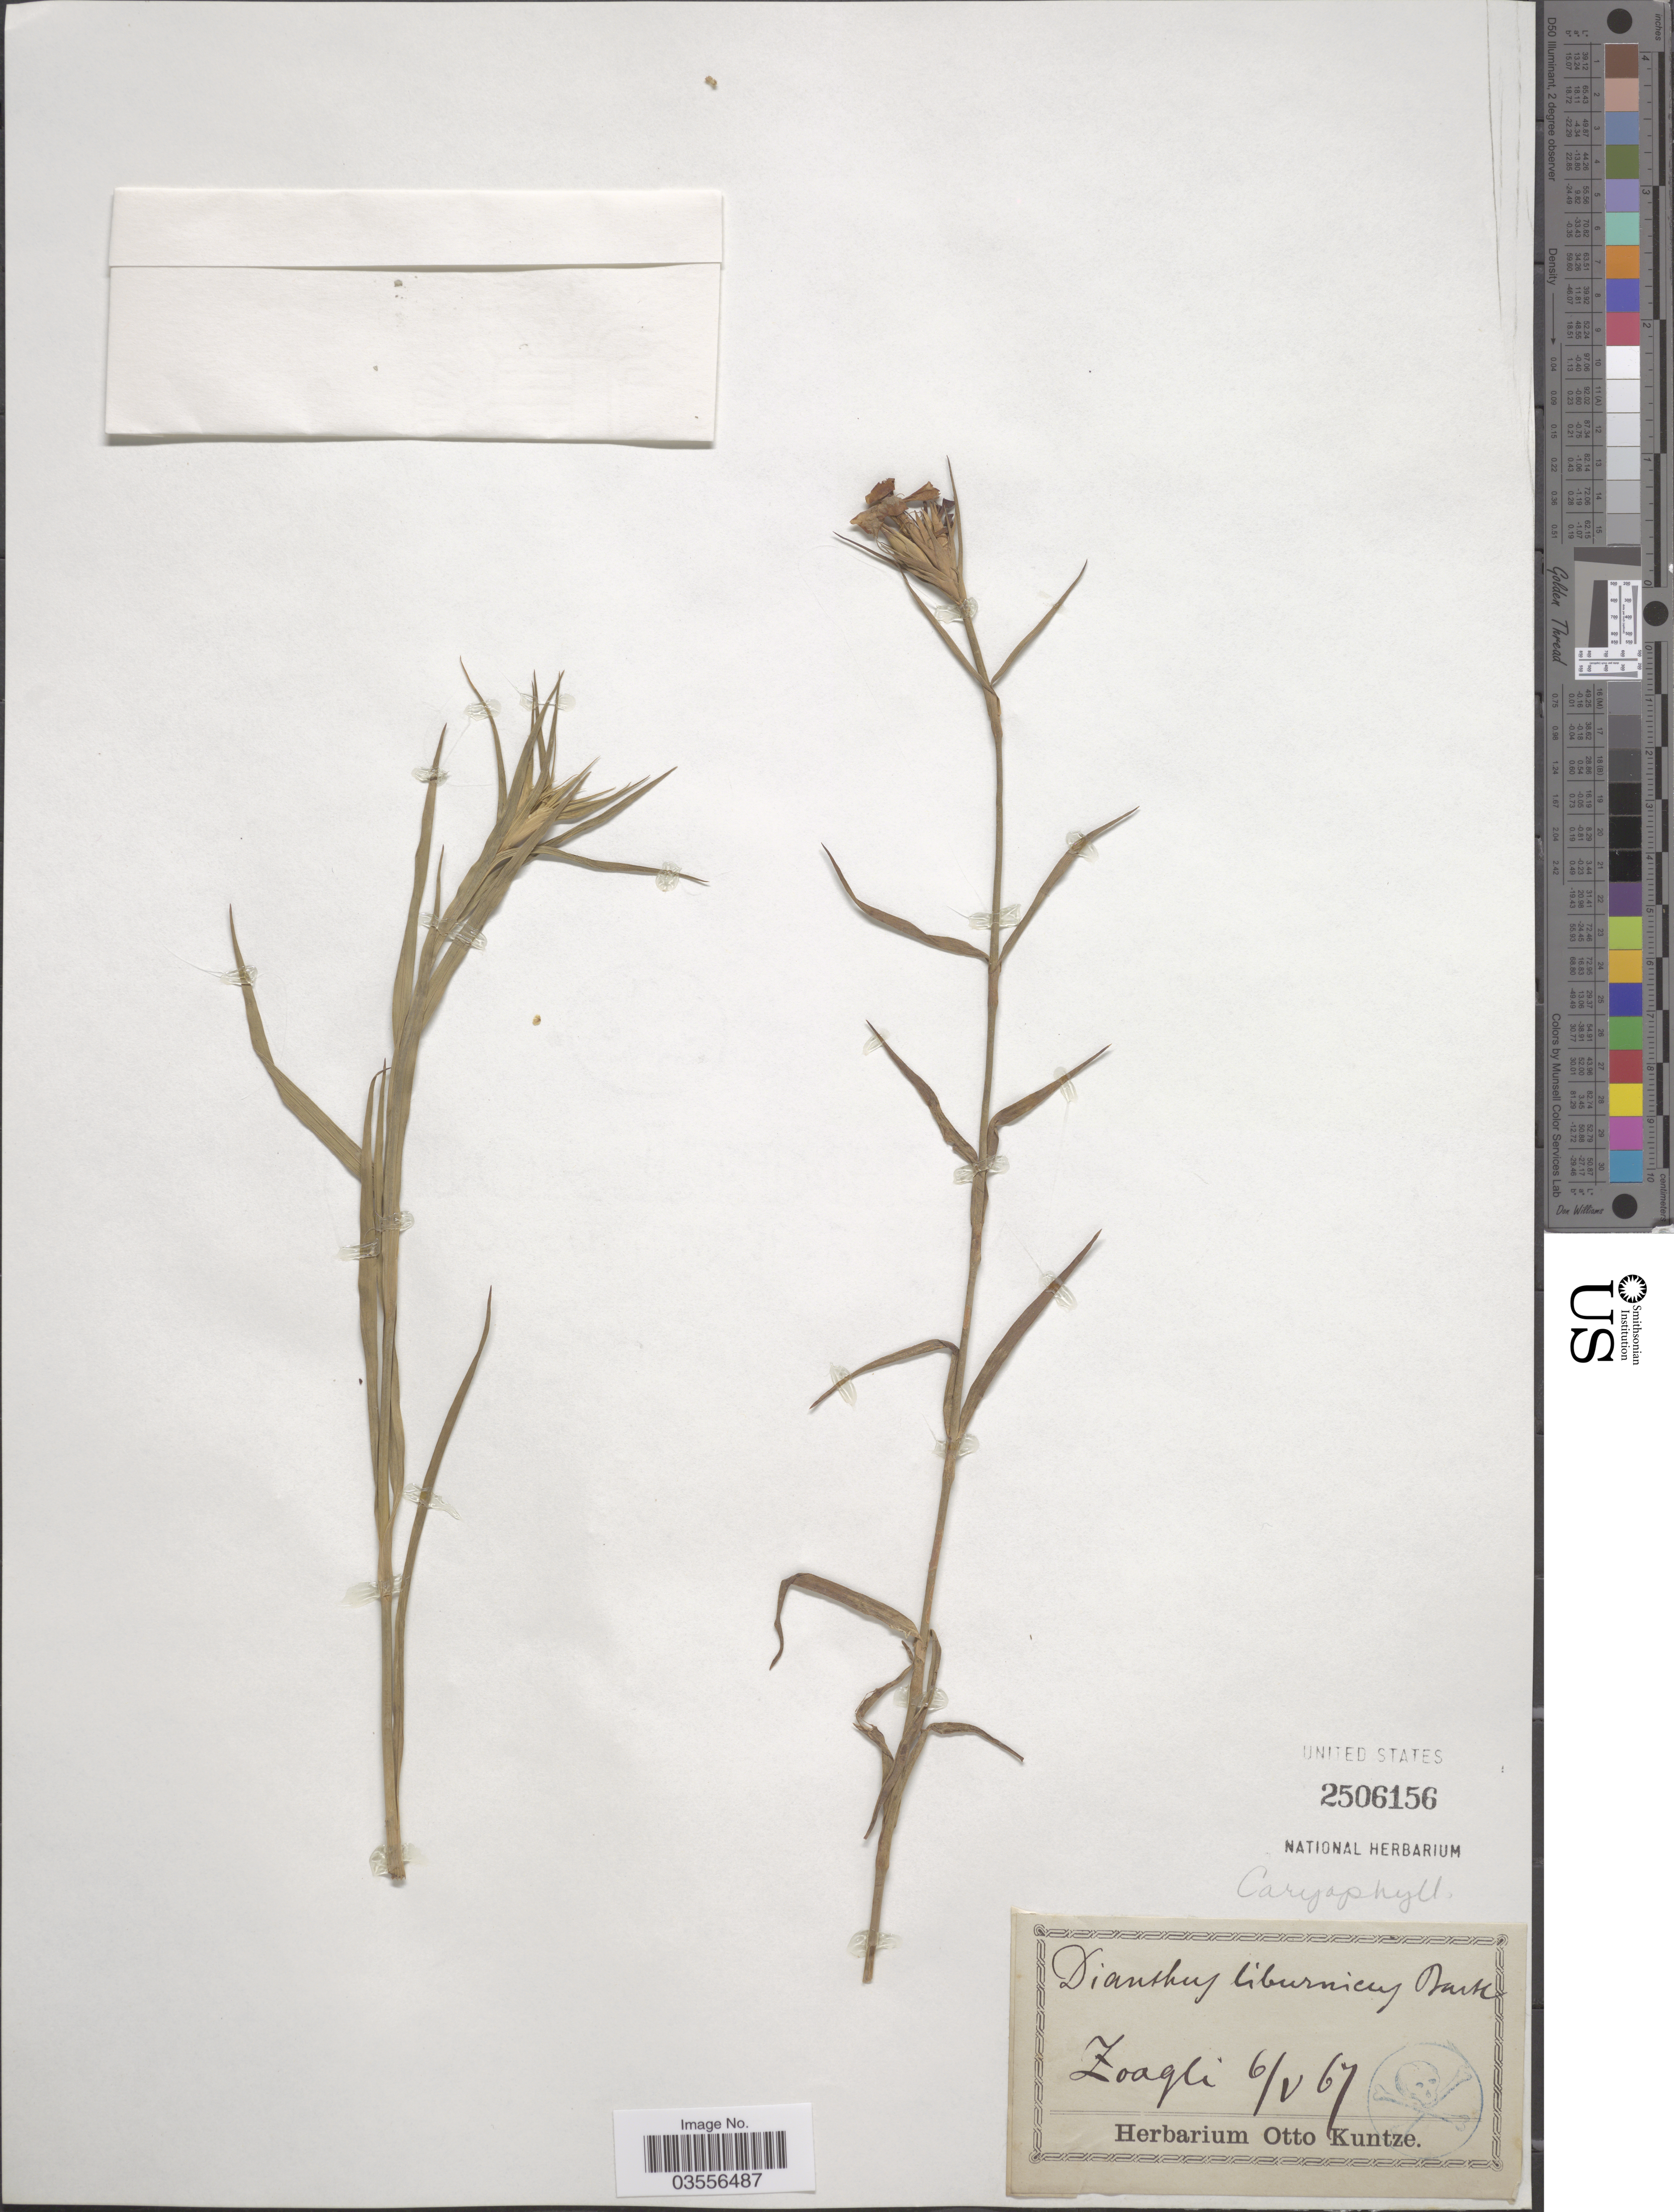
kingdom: Plantae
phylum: Tracheophyta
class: Magnoliopsida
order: Caryophyllales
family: Caryophyllaceae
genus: Dianthus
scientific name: Dianthus liburnicus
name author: Bartl.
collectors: ex herb. Otto Kuntze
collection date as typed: Transcribed d/m/y: 6/5/67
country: Italy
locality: Zoagli.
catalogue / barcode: US 2506156